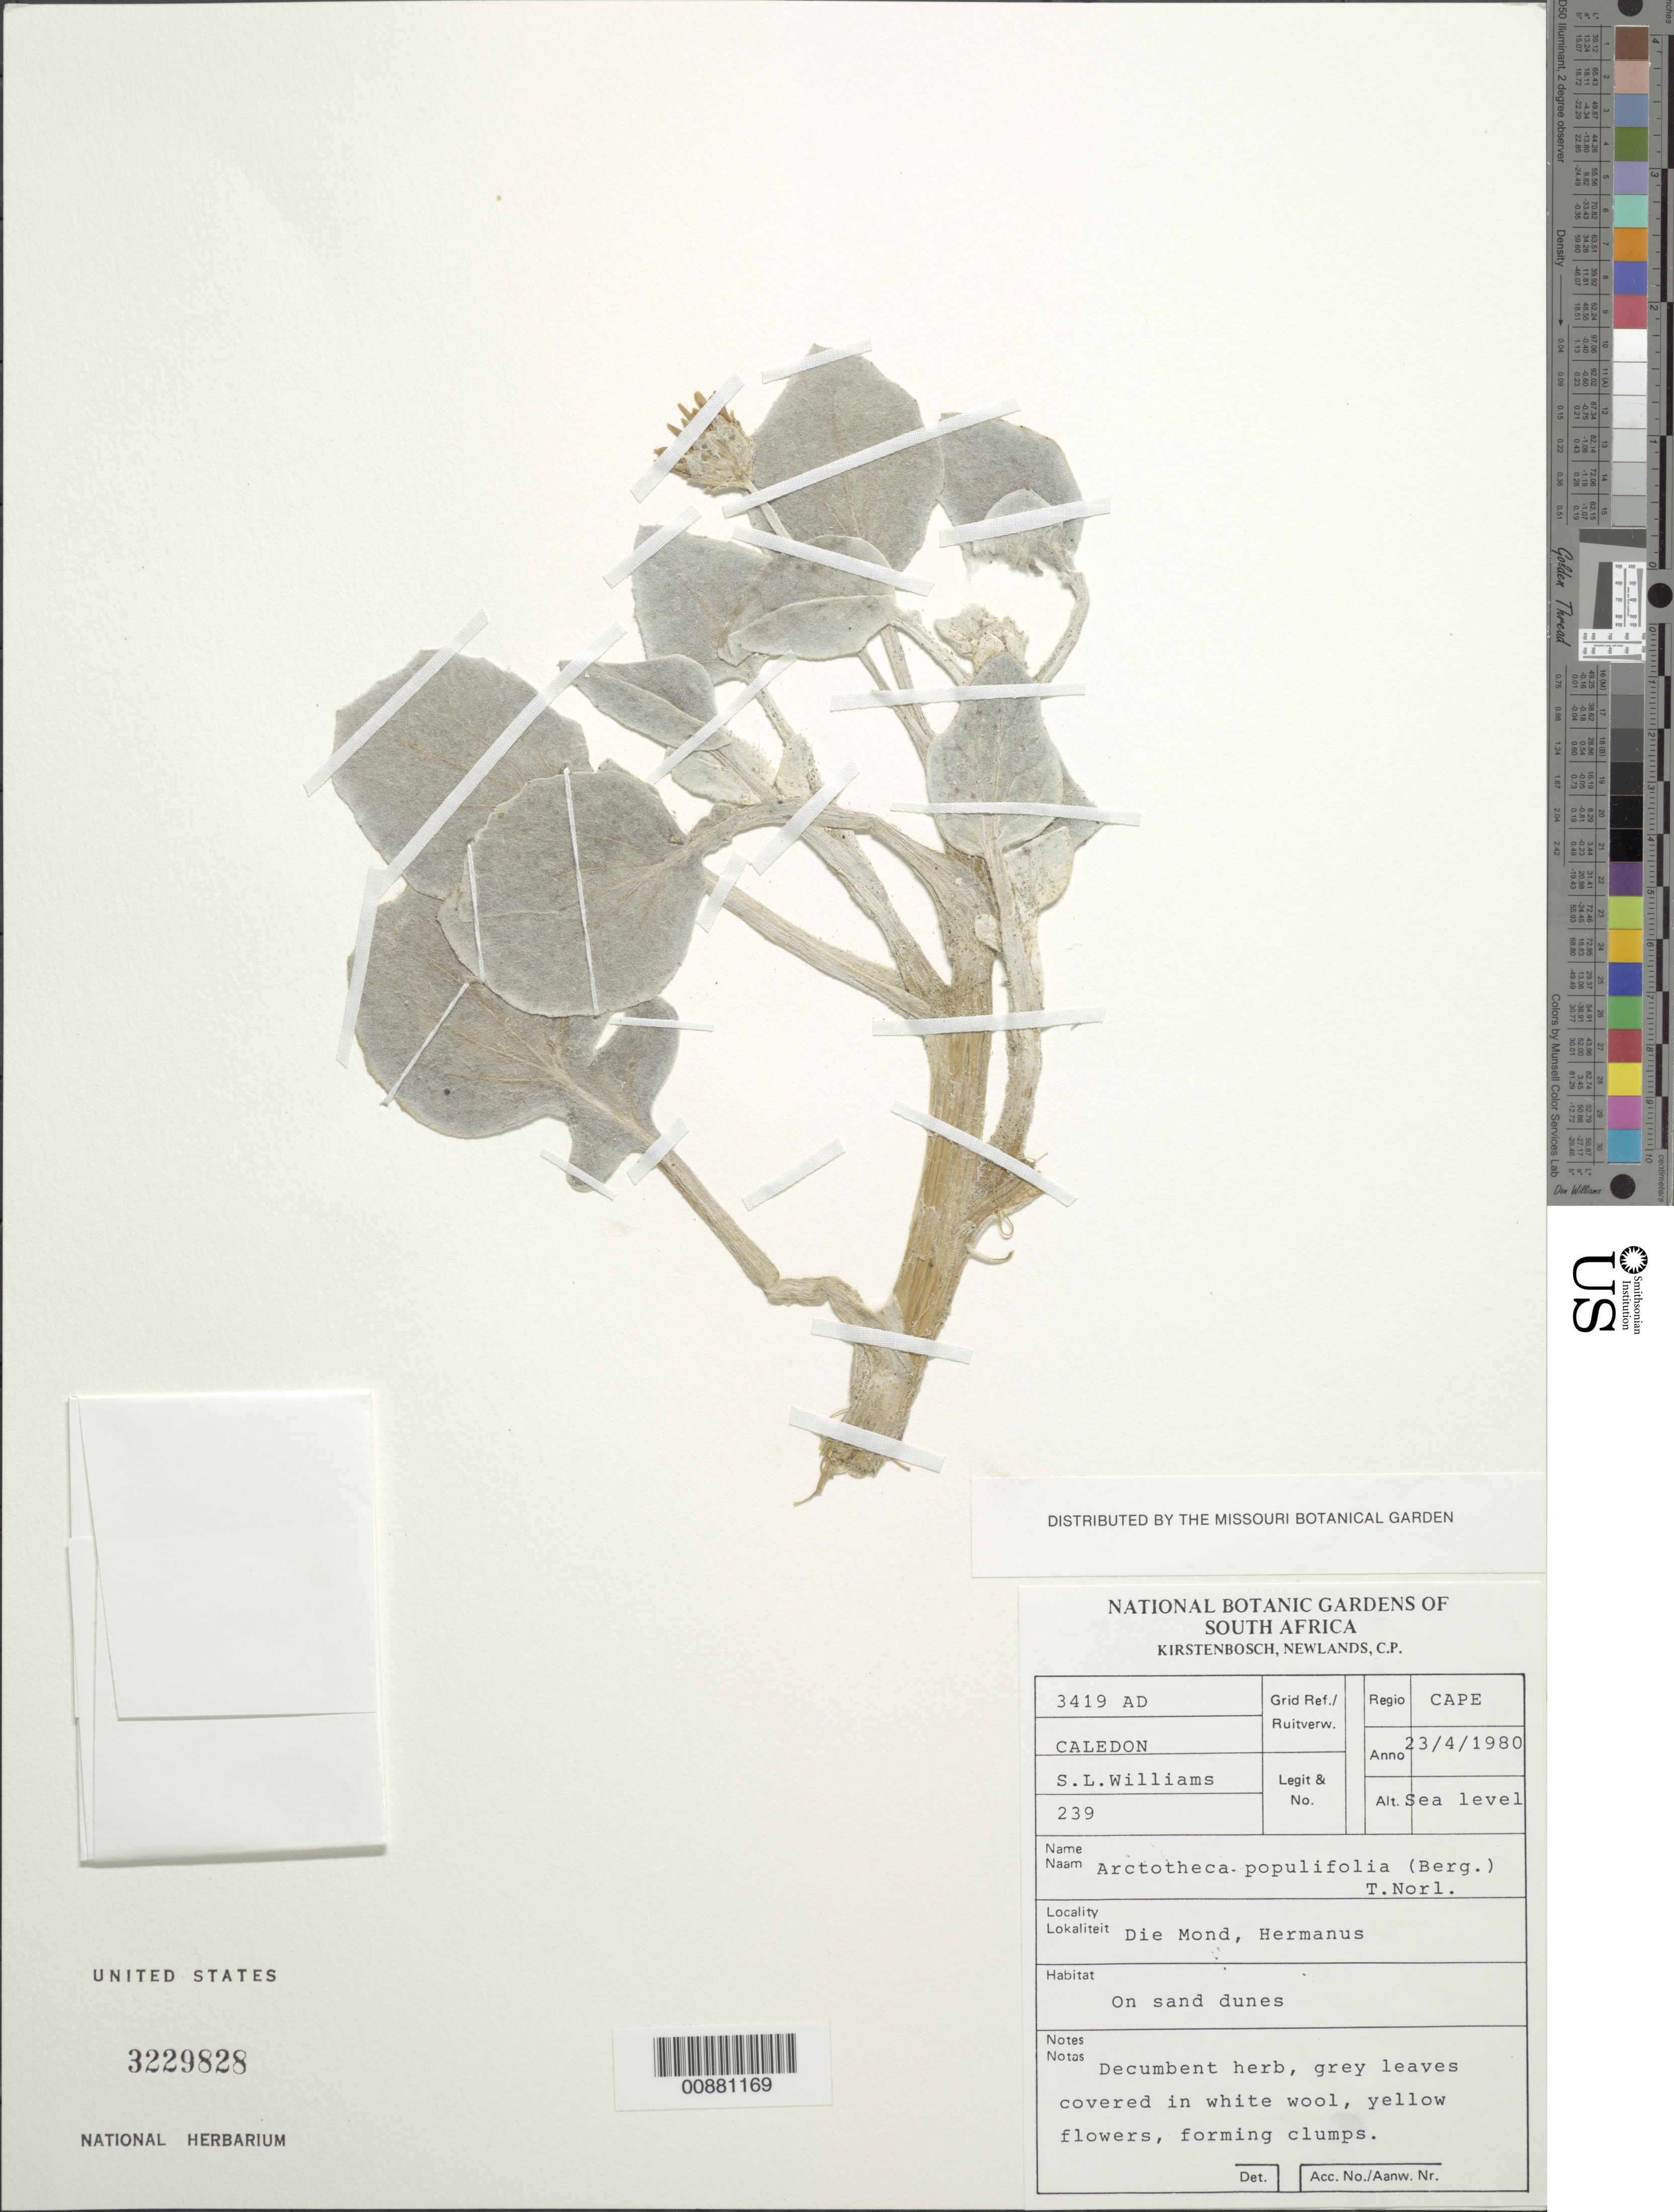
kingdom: Plantae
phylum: Tracheophyta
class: Magnoliopsida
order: Asterales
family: Asteraceae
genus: Arctotheca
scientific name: Arctotheca populifolia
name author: (P.J. Bergius) Norl.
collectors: S. L. Williams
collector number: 239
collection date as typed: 23 April 1980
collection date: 1980-04-23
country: South Africa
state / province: Western Cape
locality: Die Mond, Hermanus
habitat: Sand dunes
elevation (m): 0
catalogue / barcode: US 3229828